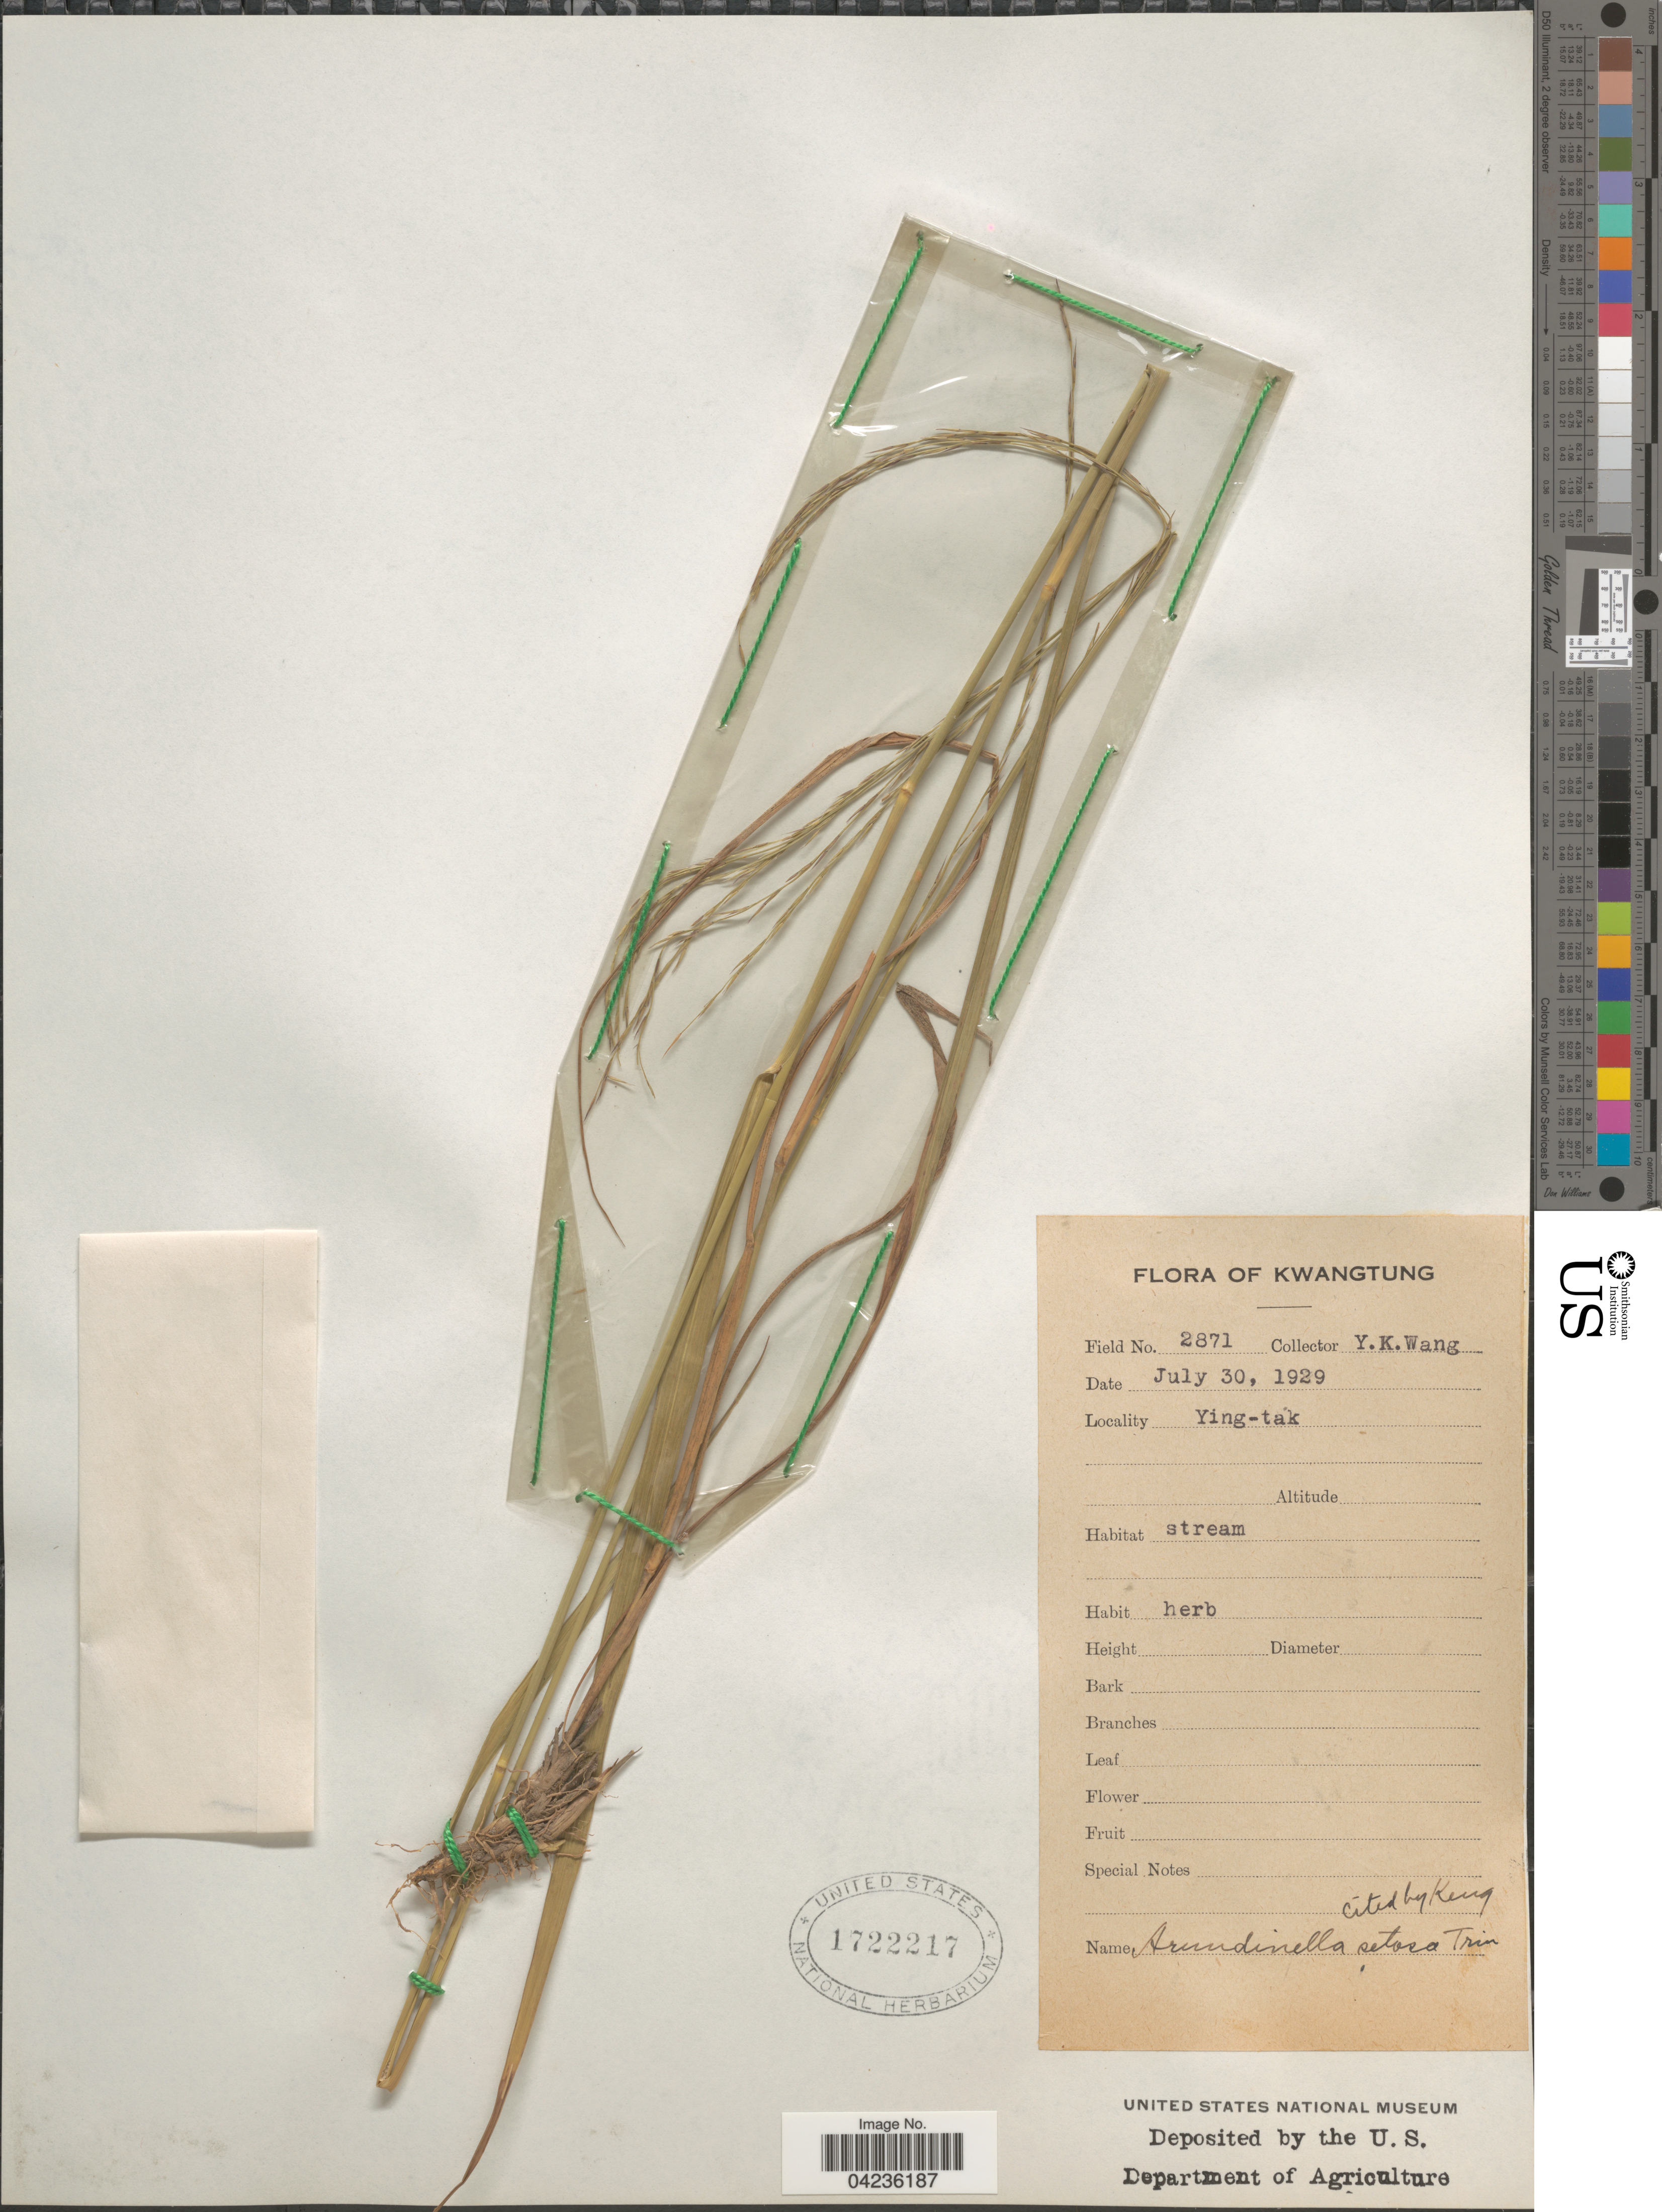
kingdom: Plantae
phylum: Tracheophyta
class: Liliopsida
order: Poales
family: Poaceae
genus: Arundinella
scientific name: Arundinella setosa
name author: Trin.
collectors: Y. Wang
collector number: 2871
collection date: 1929-07-30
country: China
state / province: Guangdong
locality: Kwangtung. Ying-tak.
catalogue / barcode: US 1722217